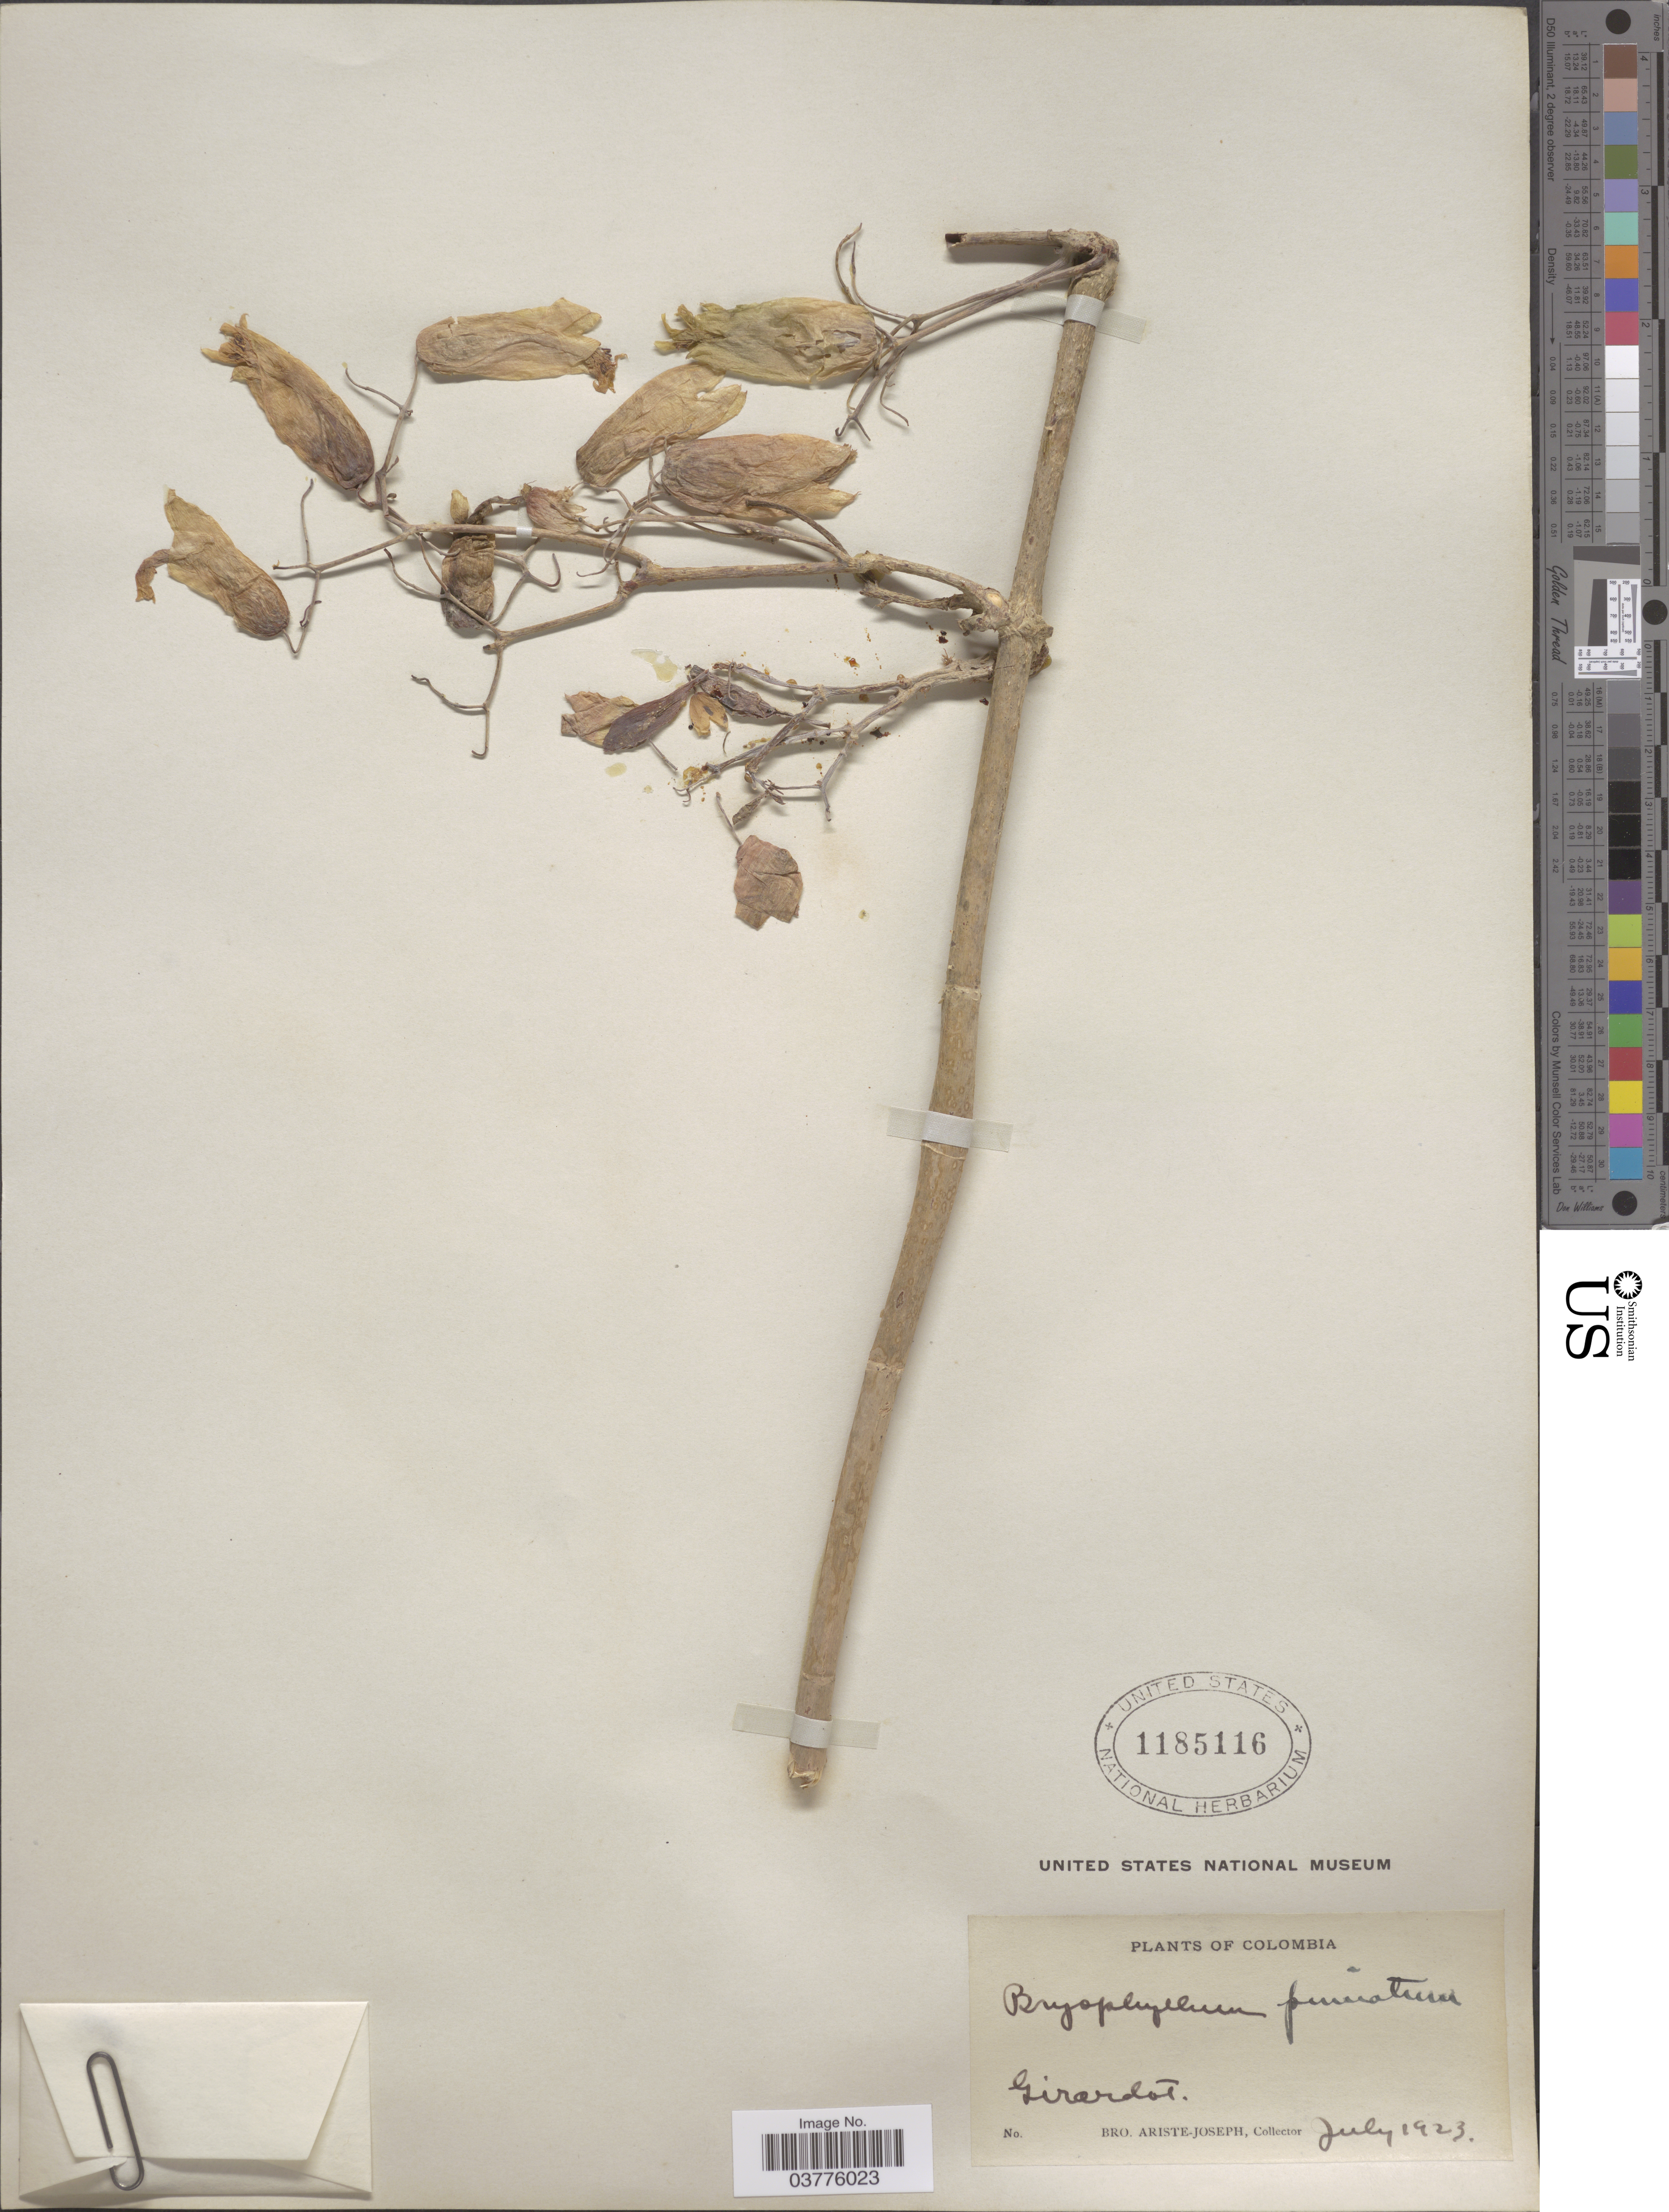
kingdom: Plantae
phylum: Tracheophyta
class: Magnoliopsida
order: Saxifragales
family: Crassulaceae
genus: Kalanchoe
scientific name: Kalanchoe pinnata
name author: (Lam.) Pers.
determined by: Strong, Mark T., (BOT), Smithsonian Institution - National Museum of Natural History (UNITED STATES)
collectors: Bro. Ariste-Joseph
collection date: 1923-07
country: Colombia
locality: Girardot.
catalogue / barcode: US 1185116